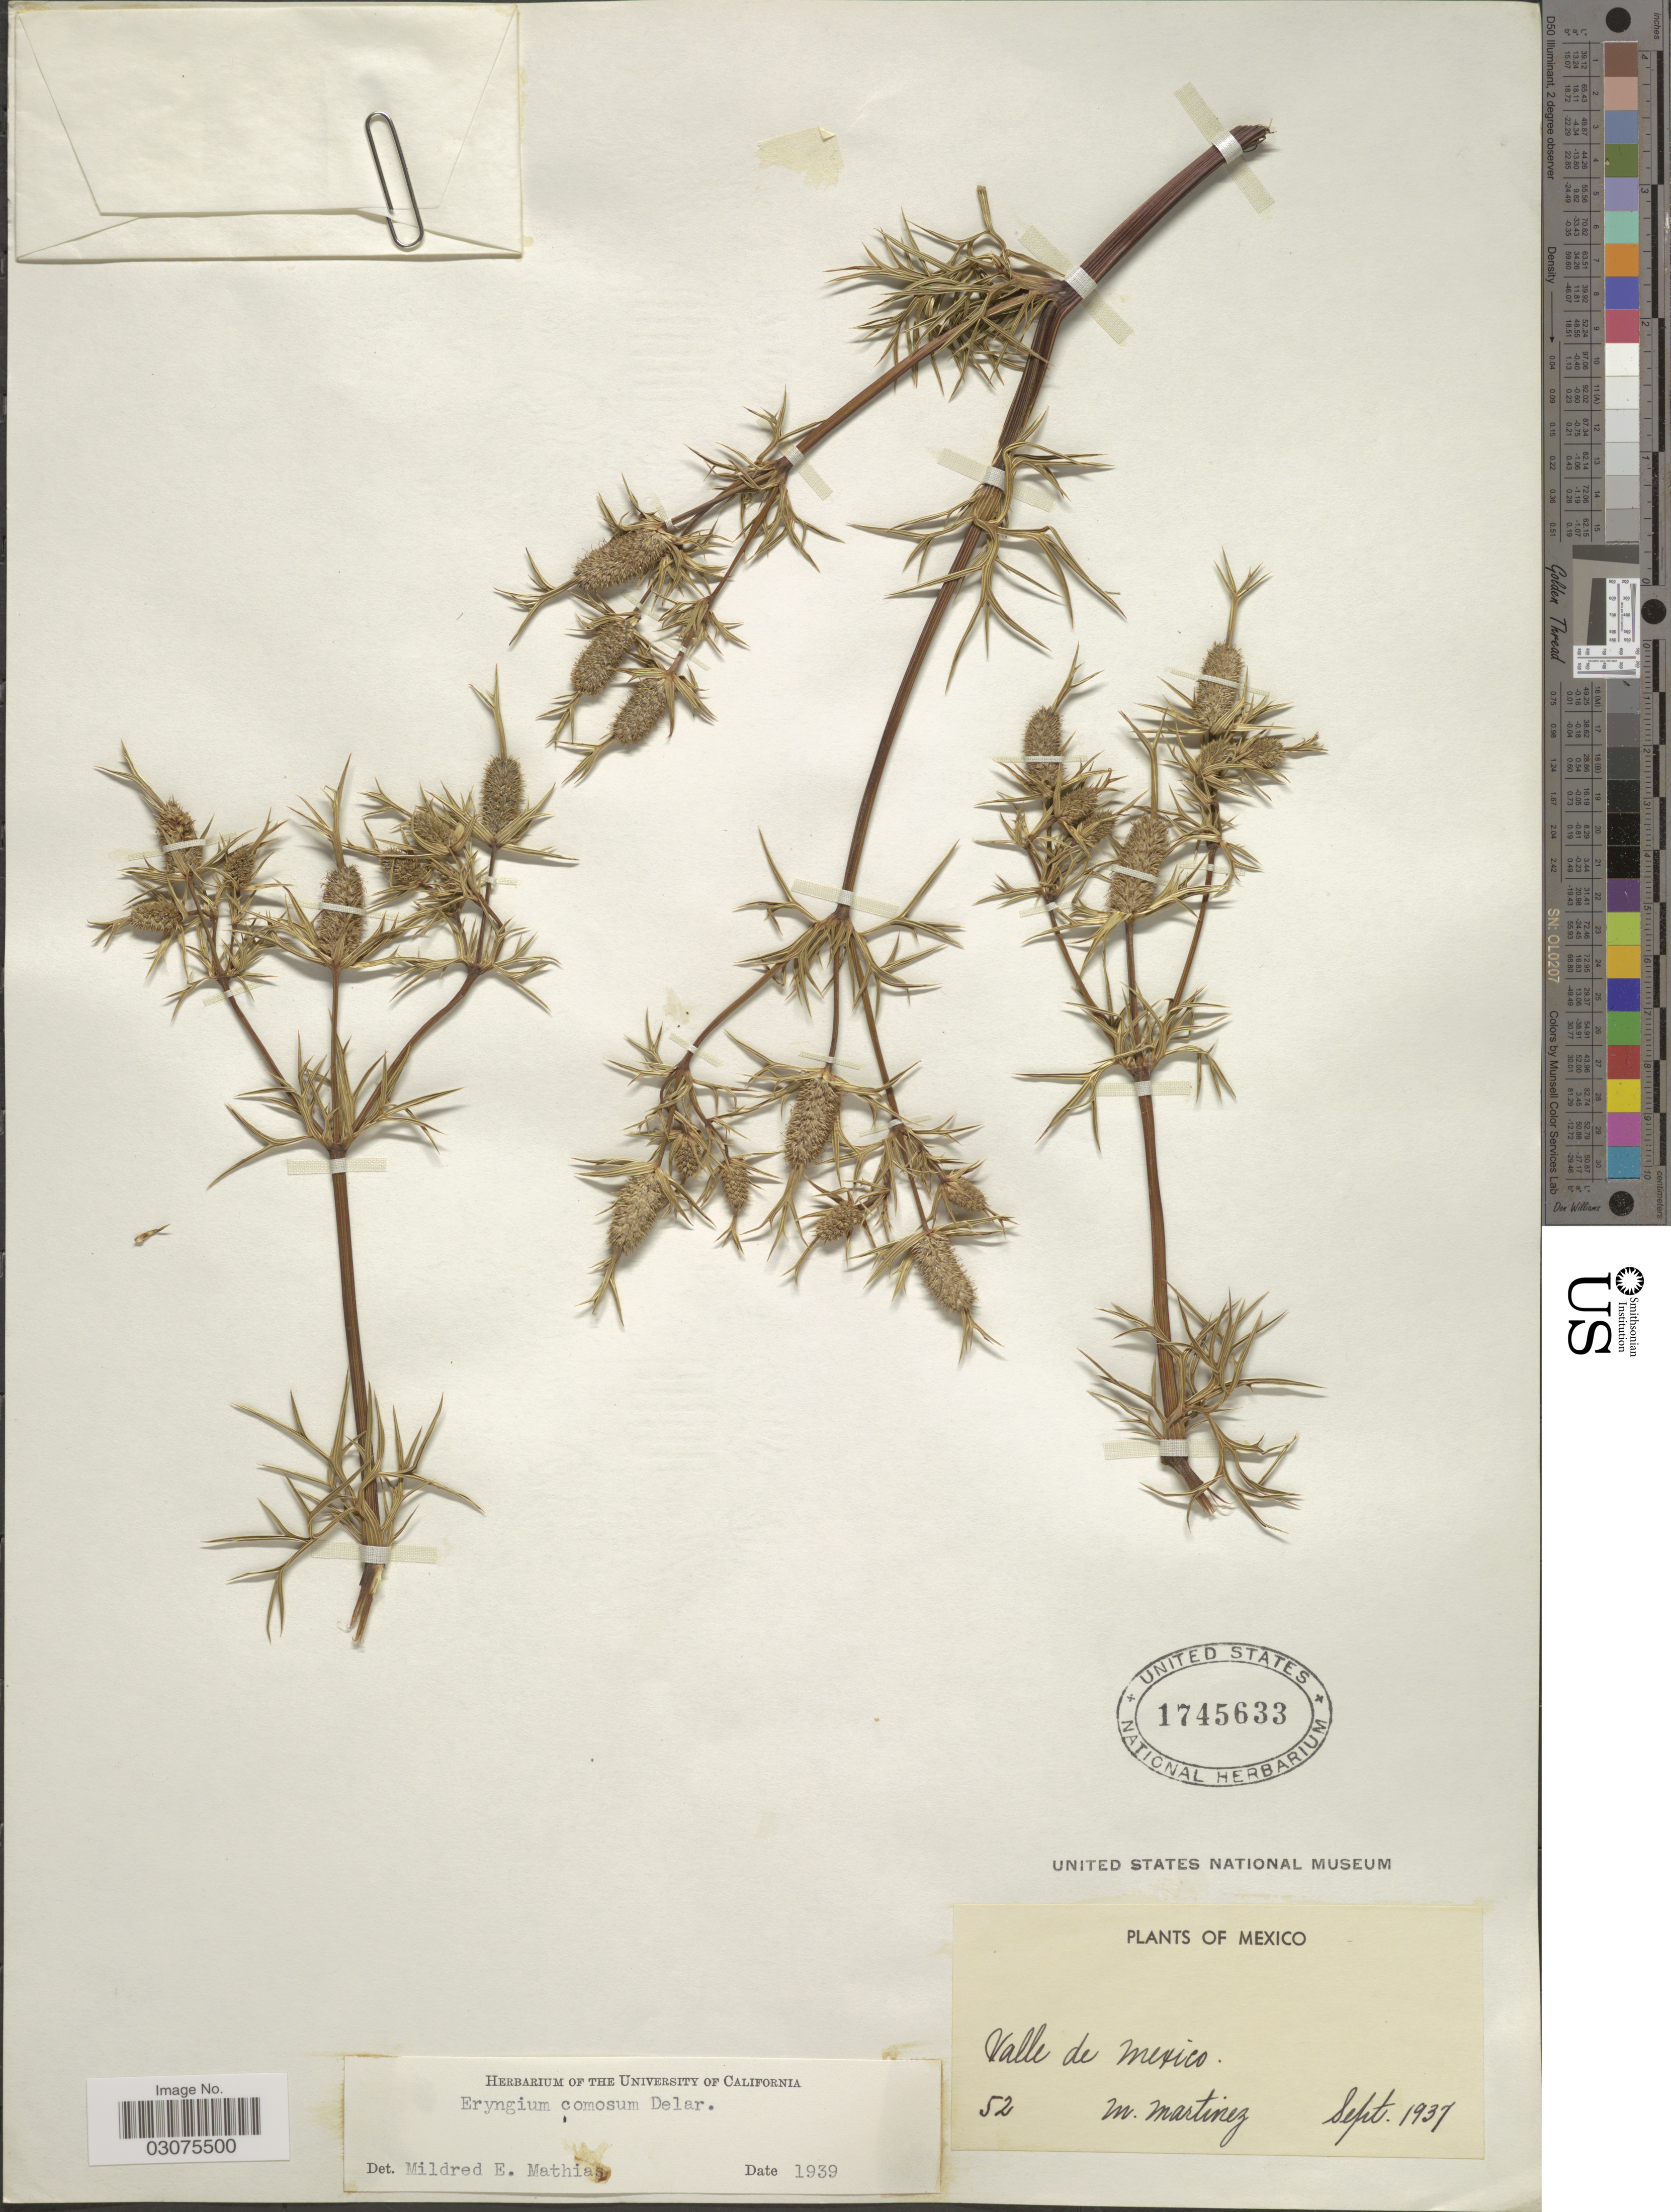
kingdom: Plantae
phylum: Tracheophyta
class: Magnoliopsida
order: Apiales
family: Apiaceae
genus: Eryngium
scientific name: Eryngium comosum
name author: F. Delaroche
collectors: M. Martínez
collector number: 52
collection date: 1937-09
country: Mexico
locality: Valle de Mexico.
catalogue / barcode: US 1745633